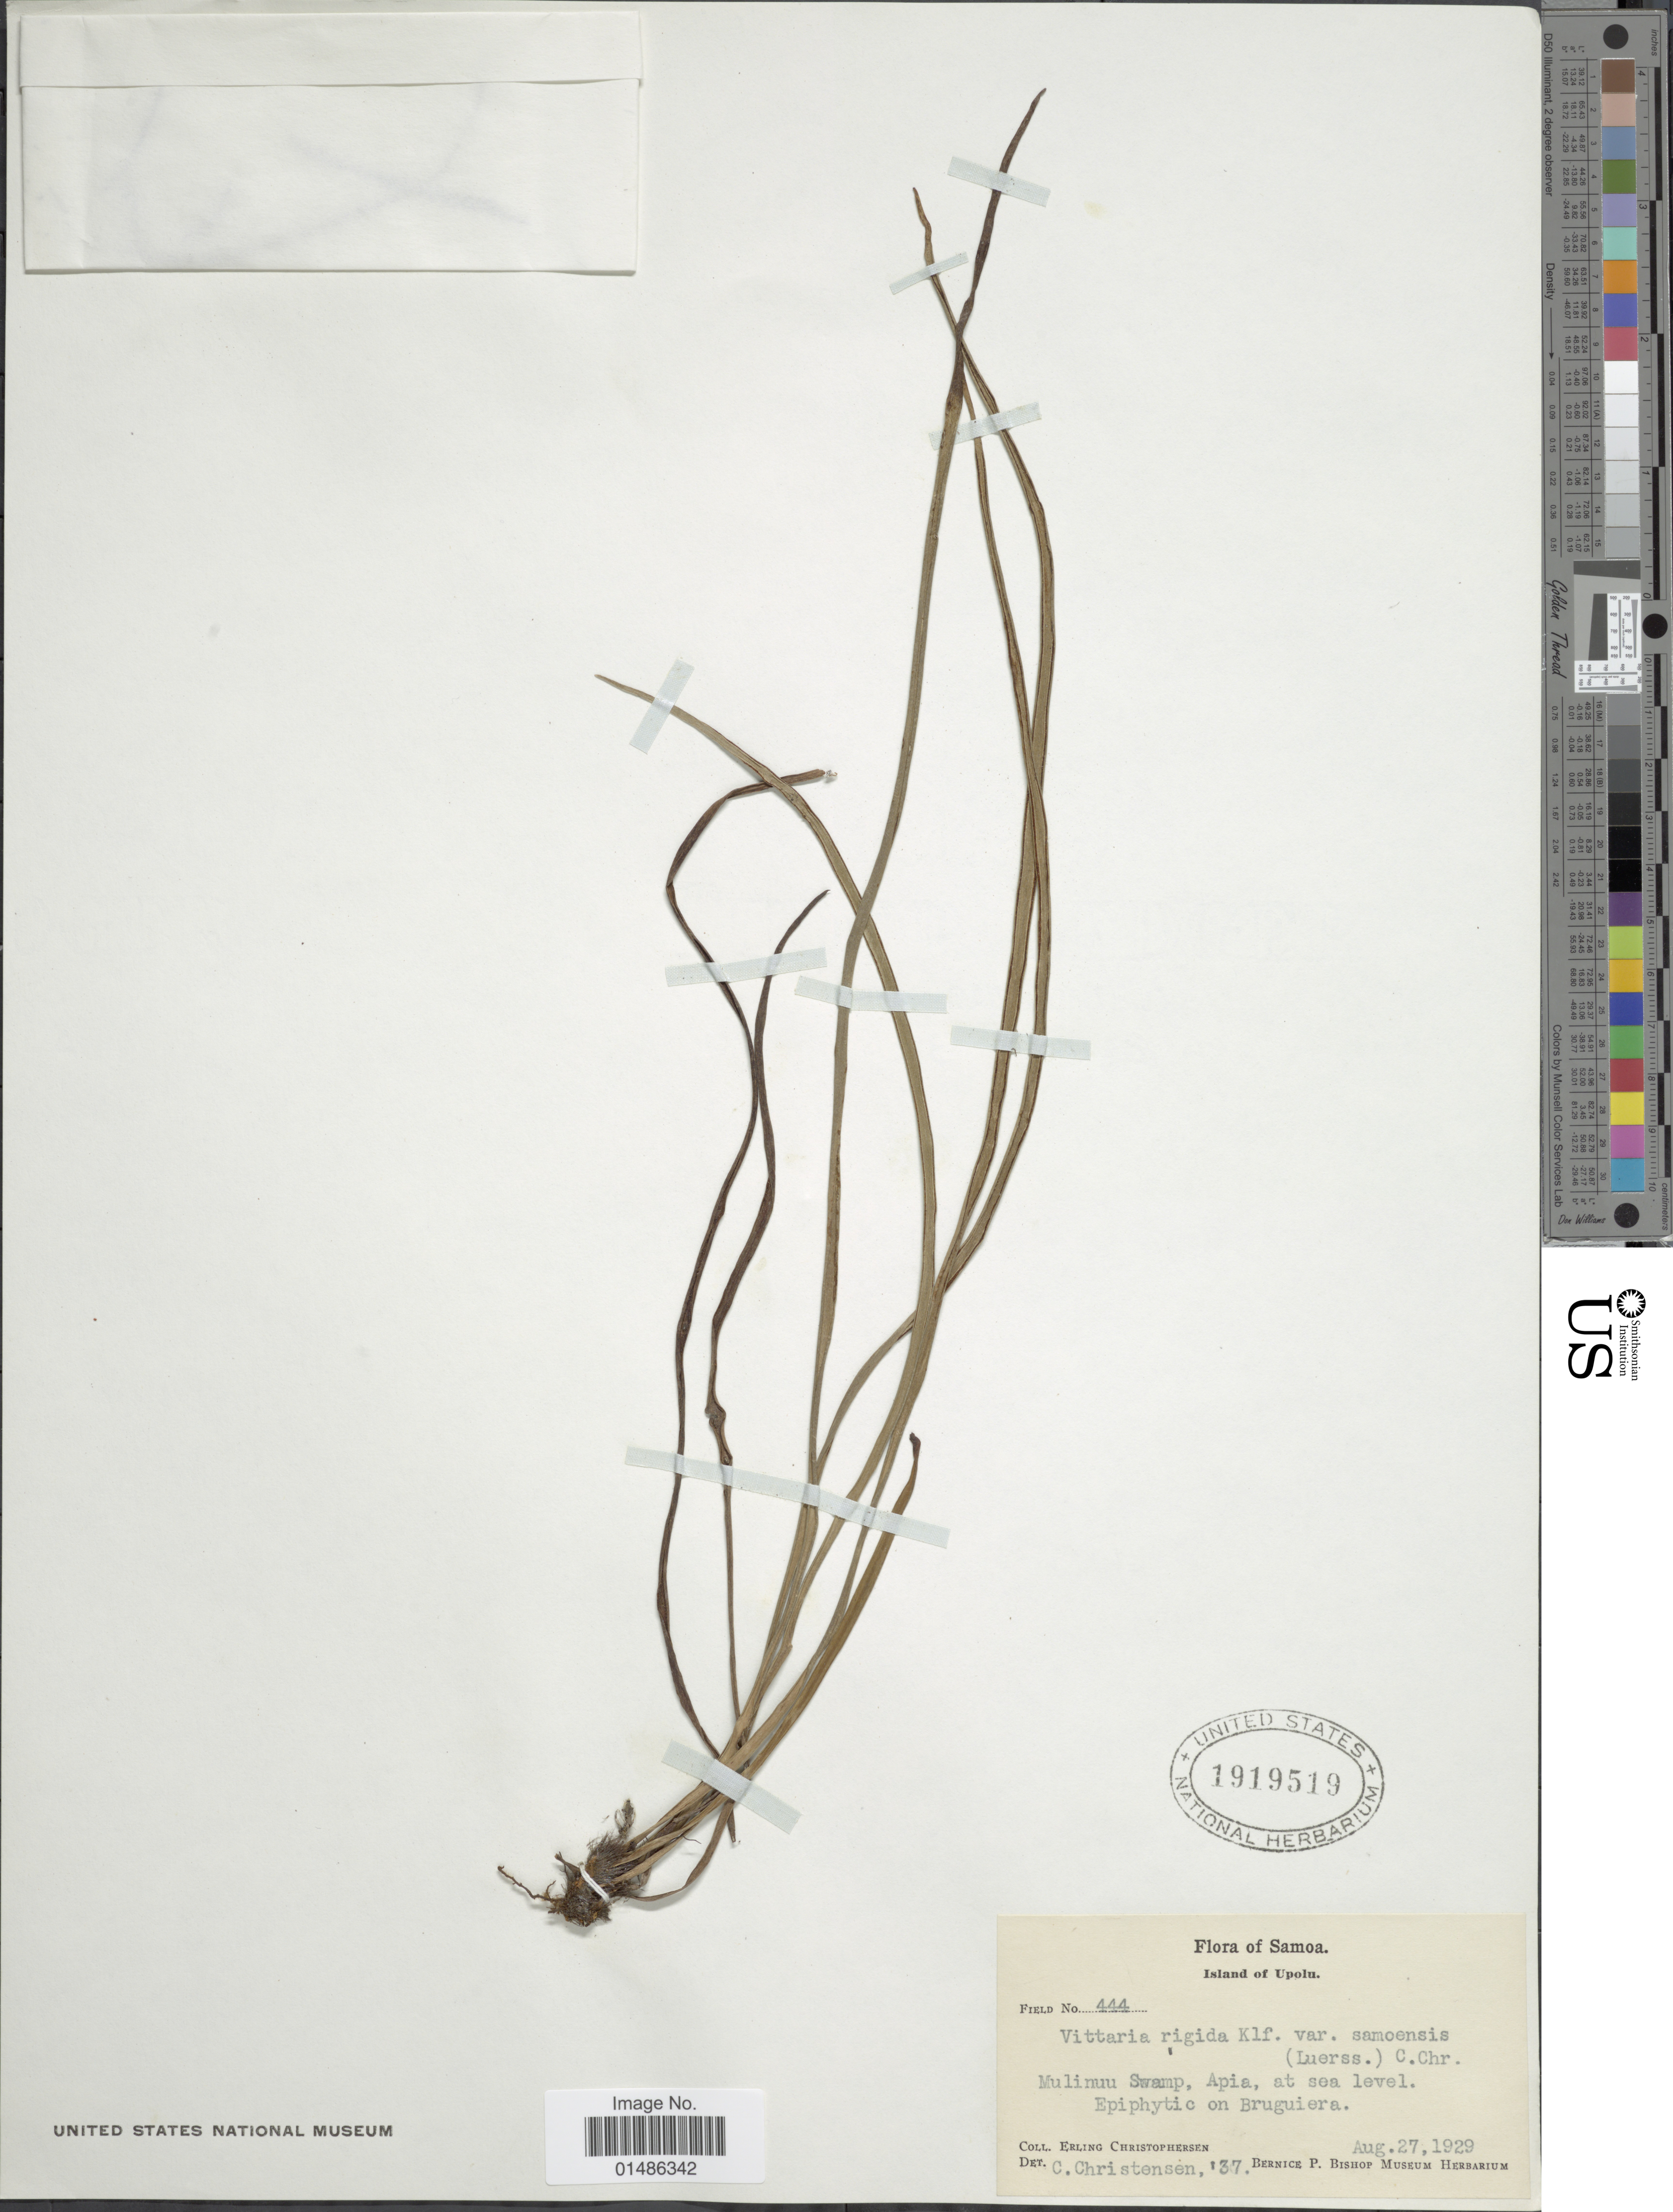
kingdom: Plantae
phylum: Tracheophyta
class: Polypodiopsida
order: Polypodiales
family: Pteridaceae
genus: Haplopteris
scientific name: Haplopteris elongata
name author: (Sw.) Crane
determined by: Wagner, W. L., (BOT), Smithsonian Institution - National Museum of Natural History (UNITED STATES)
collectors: E. Christophersen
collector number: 444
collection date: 1929-08-27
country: Samoa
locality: Island of Upolu. Mulinuu Swamp, Apia.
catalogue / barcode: US 1919519